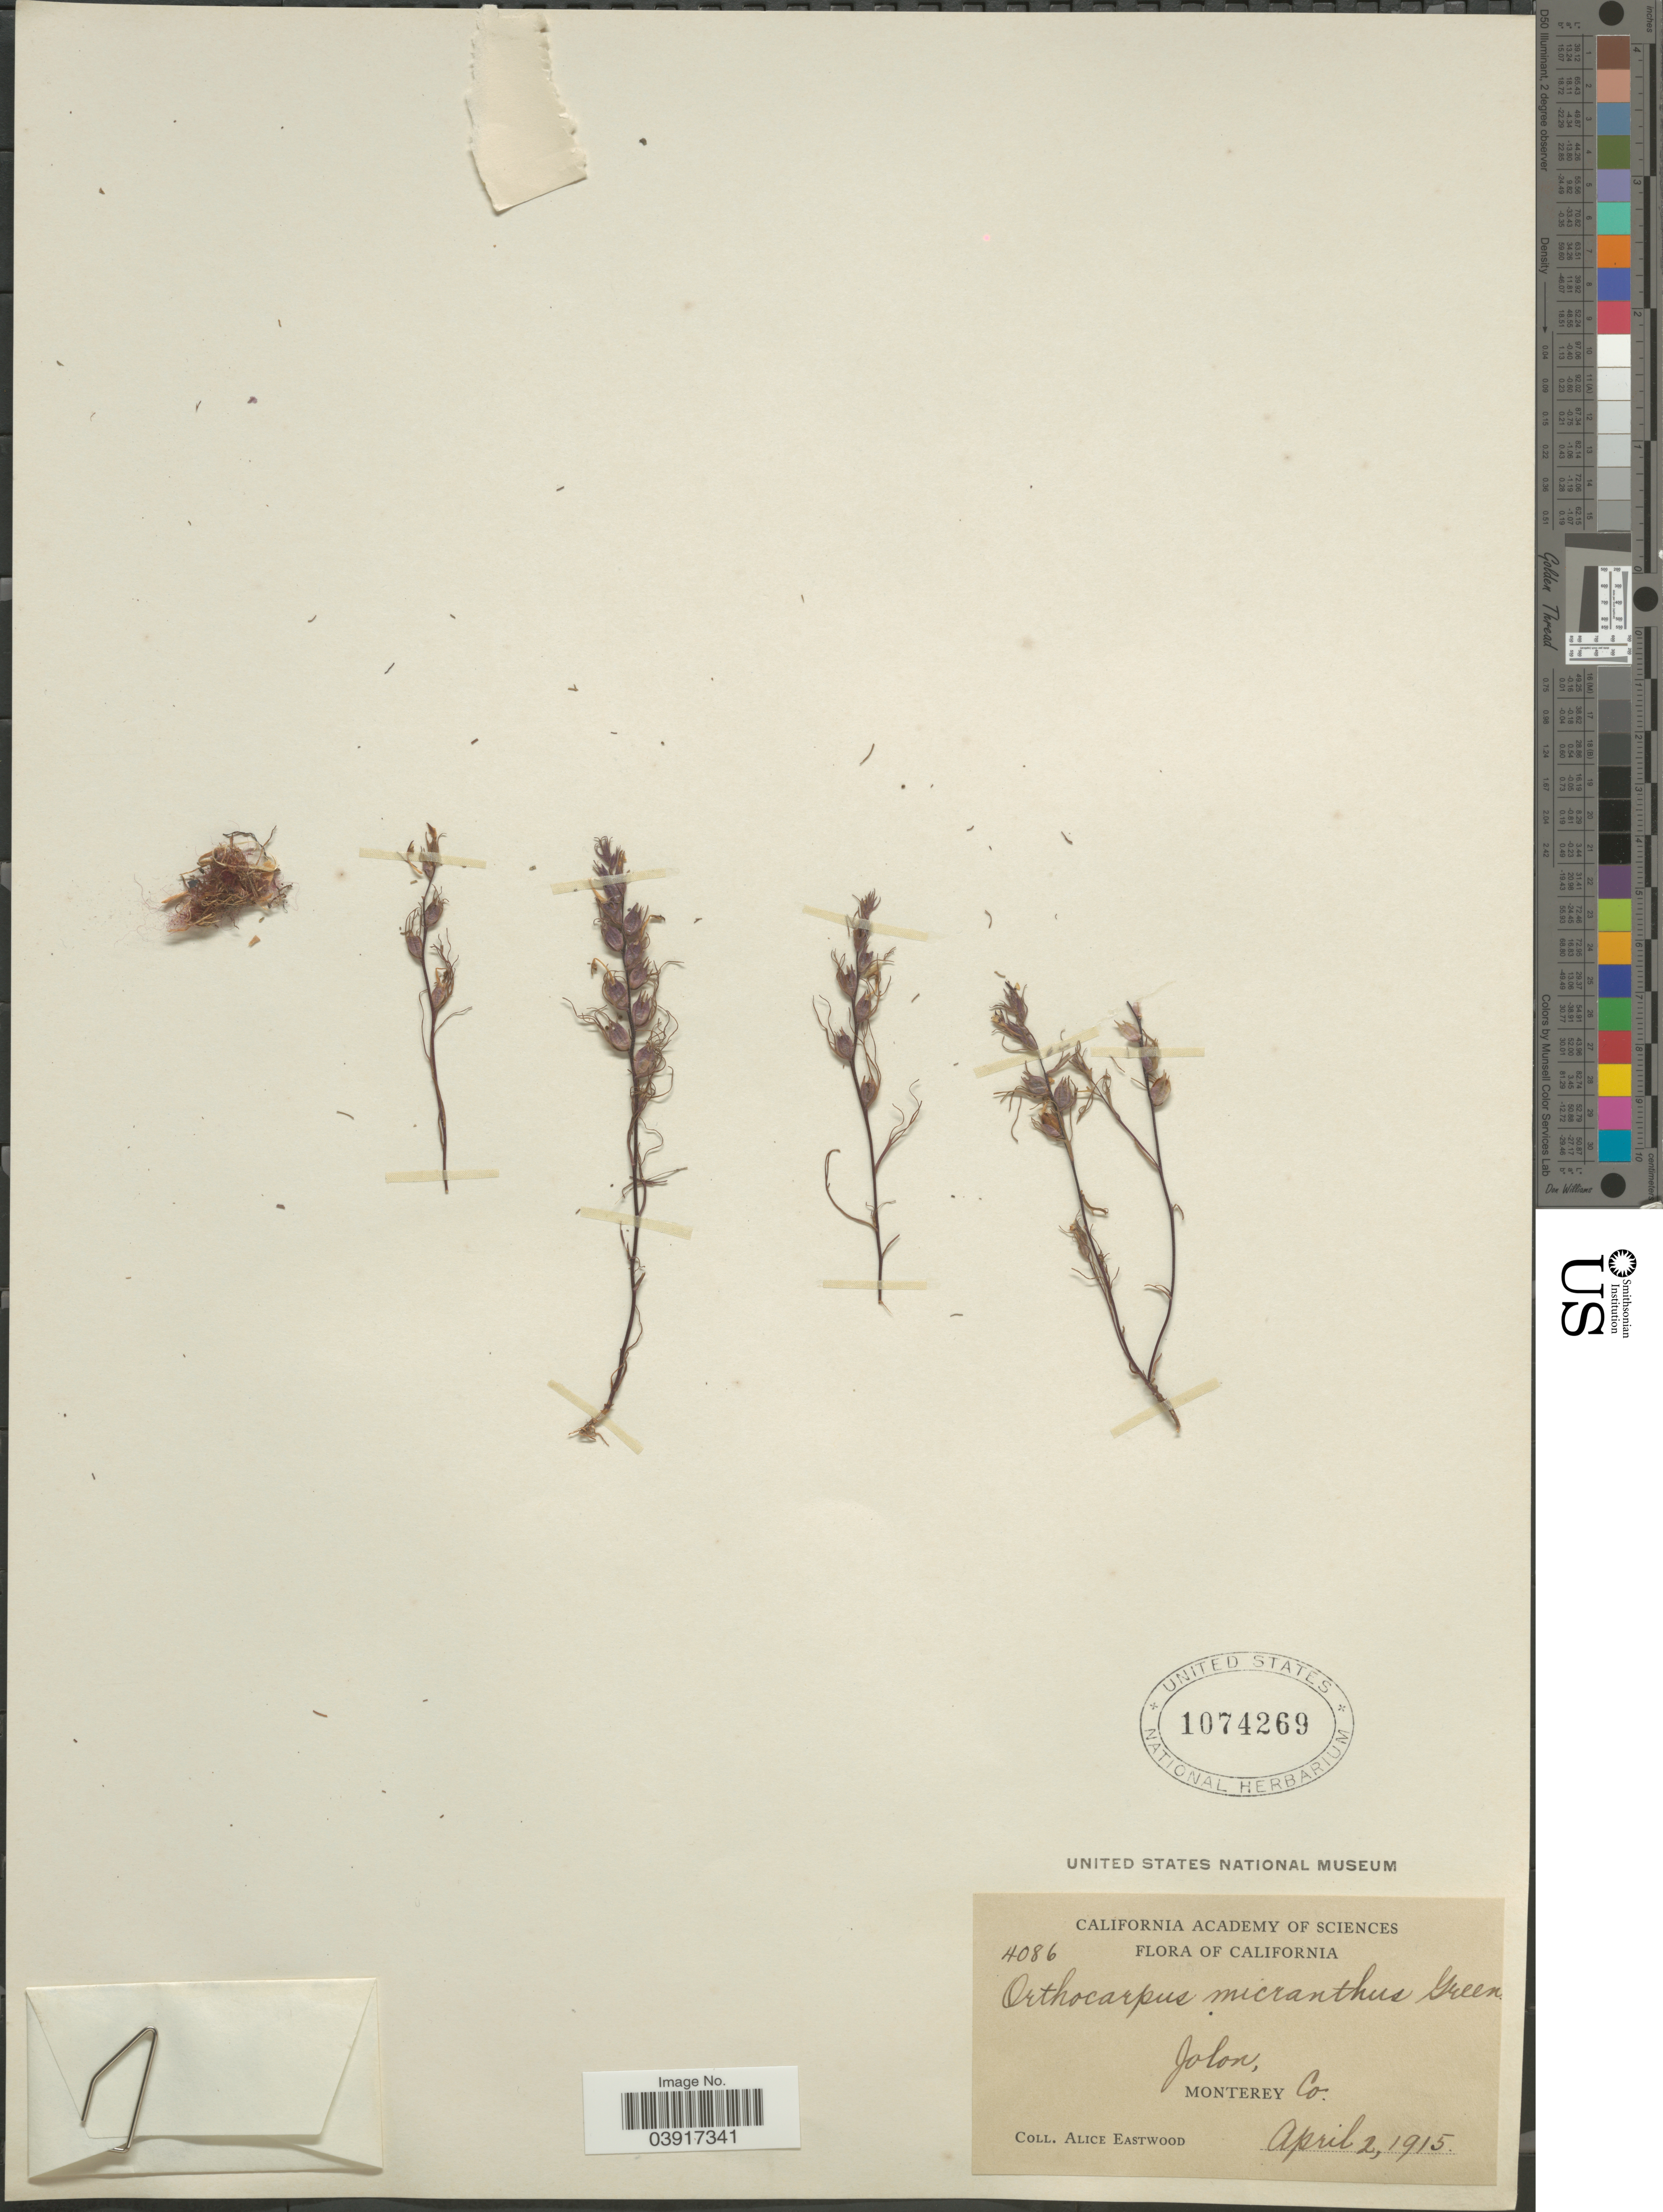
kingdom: Plantae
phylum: Tracheophyta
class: Magnoliopsida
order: Lamiales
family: Orobanchaceae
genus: Orthocarpus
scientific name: Orthocarpus erianthus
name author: Benth.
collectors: A. Eastwood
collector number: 4086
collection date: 1915-04-02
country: United States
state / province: California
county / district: Monterey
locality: Jolon, Monterey Co.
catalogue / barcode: US 1074269